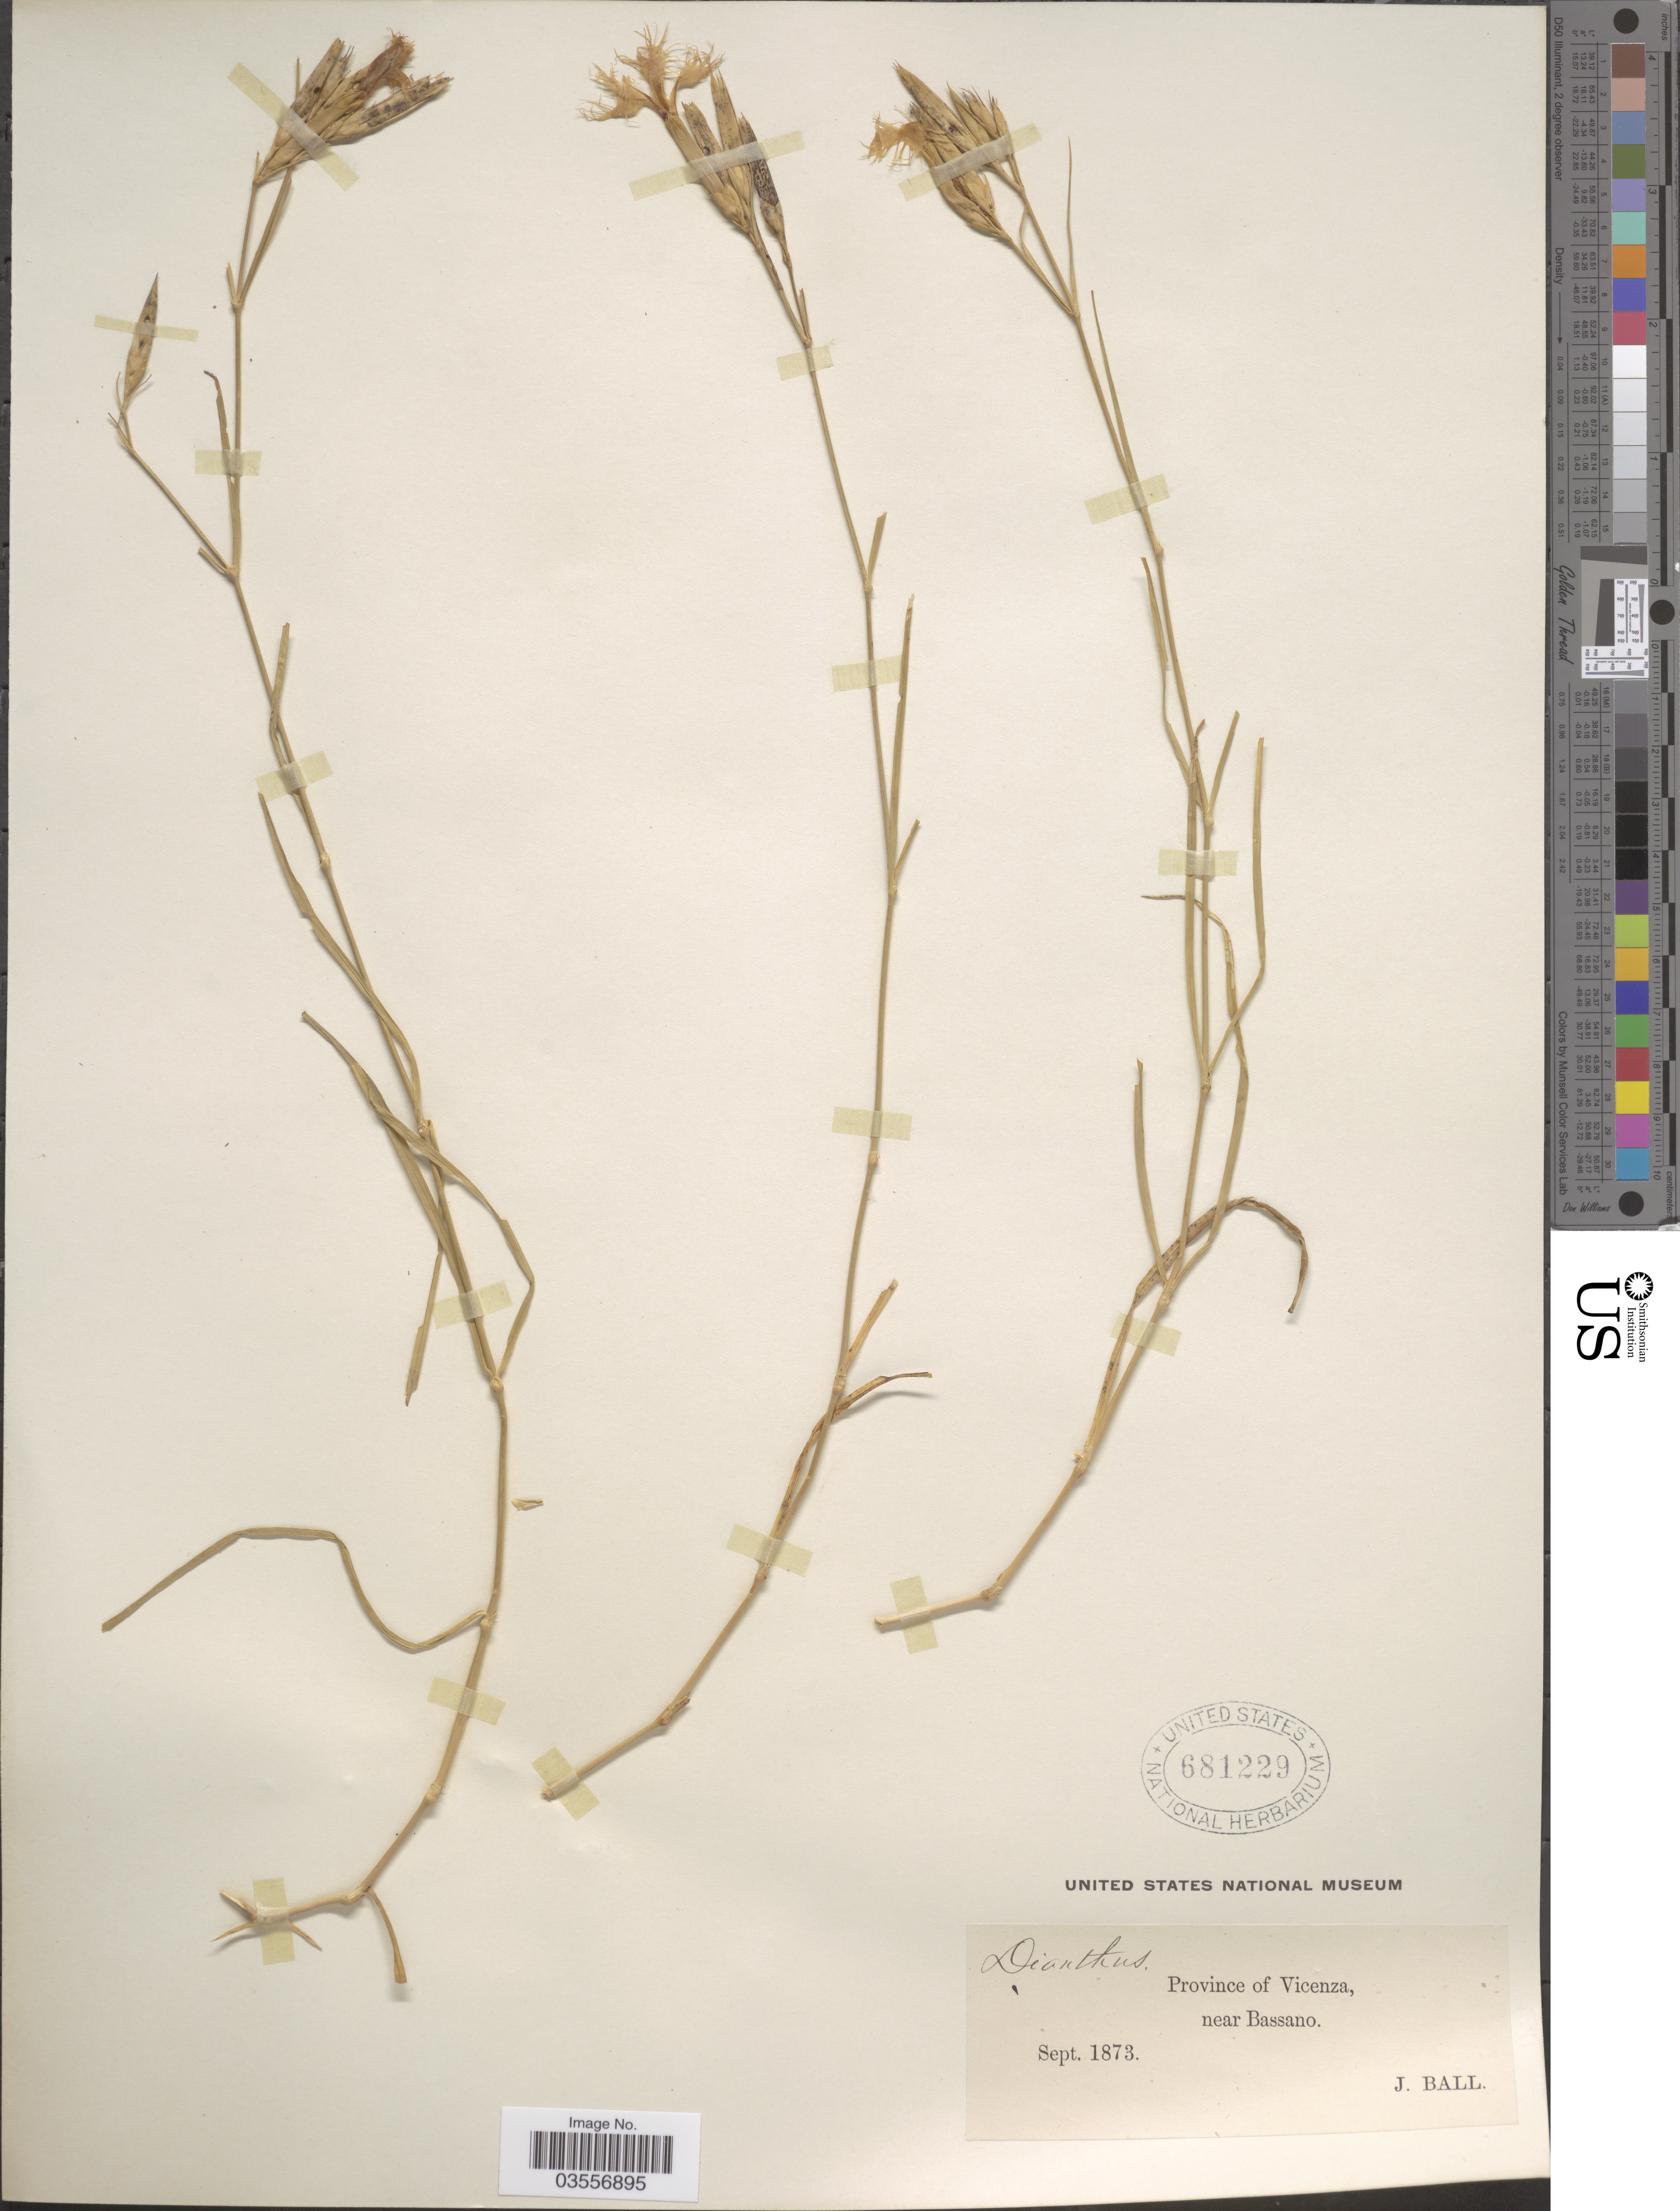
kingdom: Plantae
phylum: Tracheophyta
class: Magnoliopsida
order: Caryophyllales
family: Caryophyllaceae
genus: Dianthus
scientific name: Dianthus sp.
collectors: J. Ball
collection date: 1873-09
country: Italy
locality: Province of Vicenza, near Bassano.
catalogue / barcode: US 681229